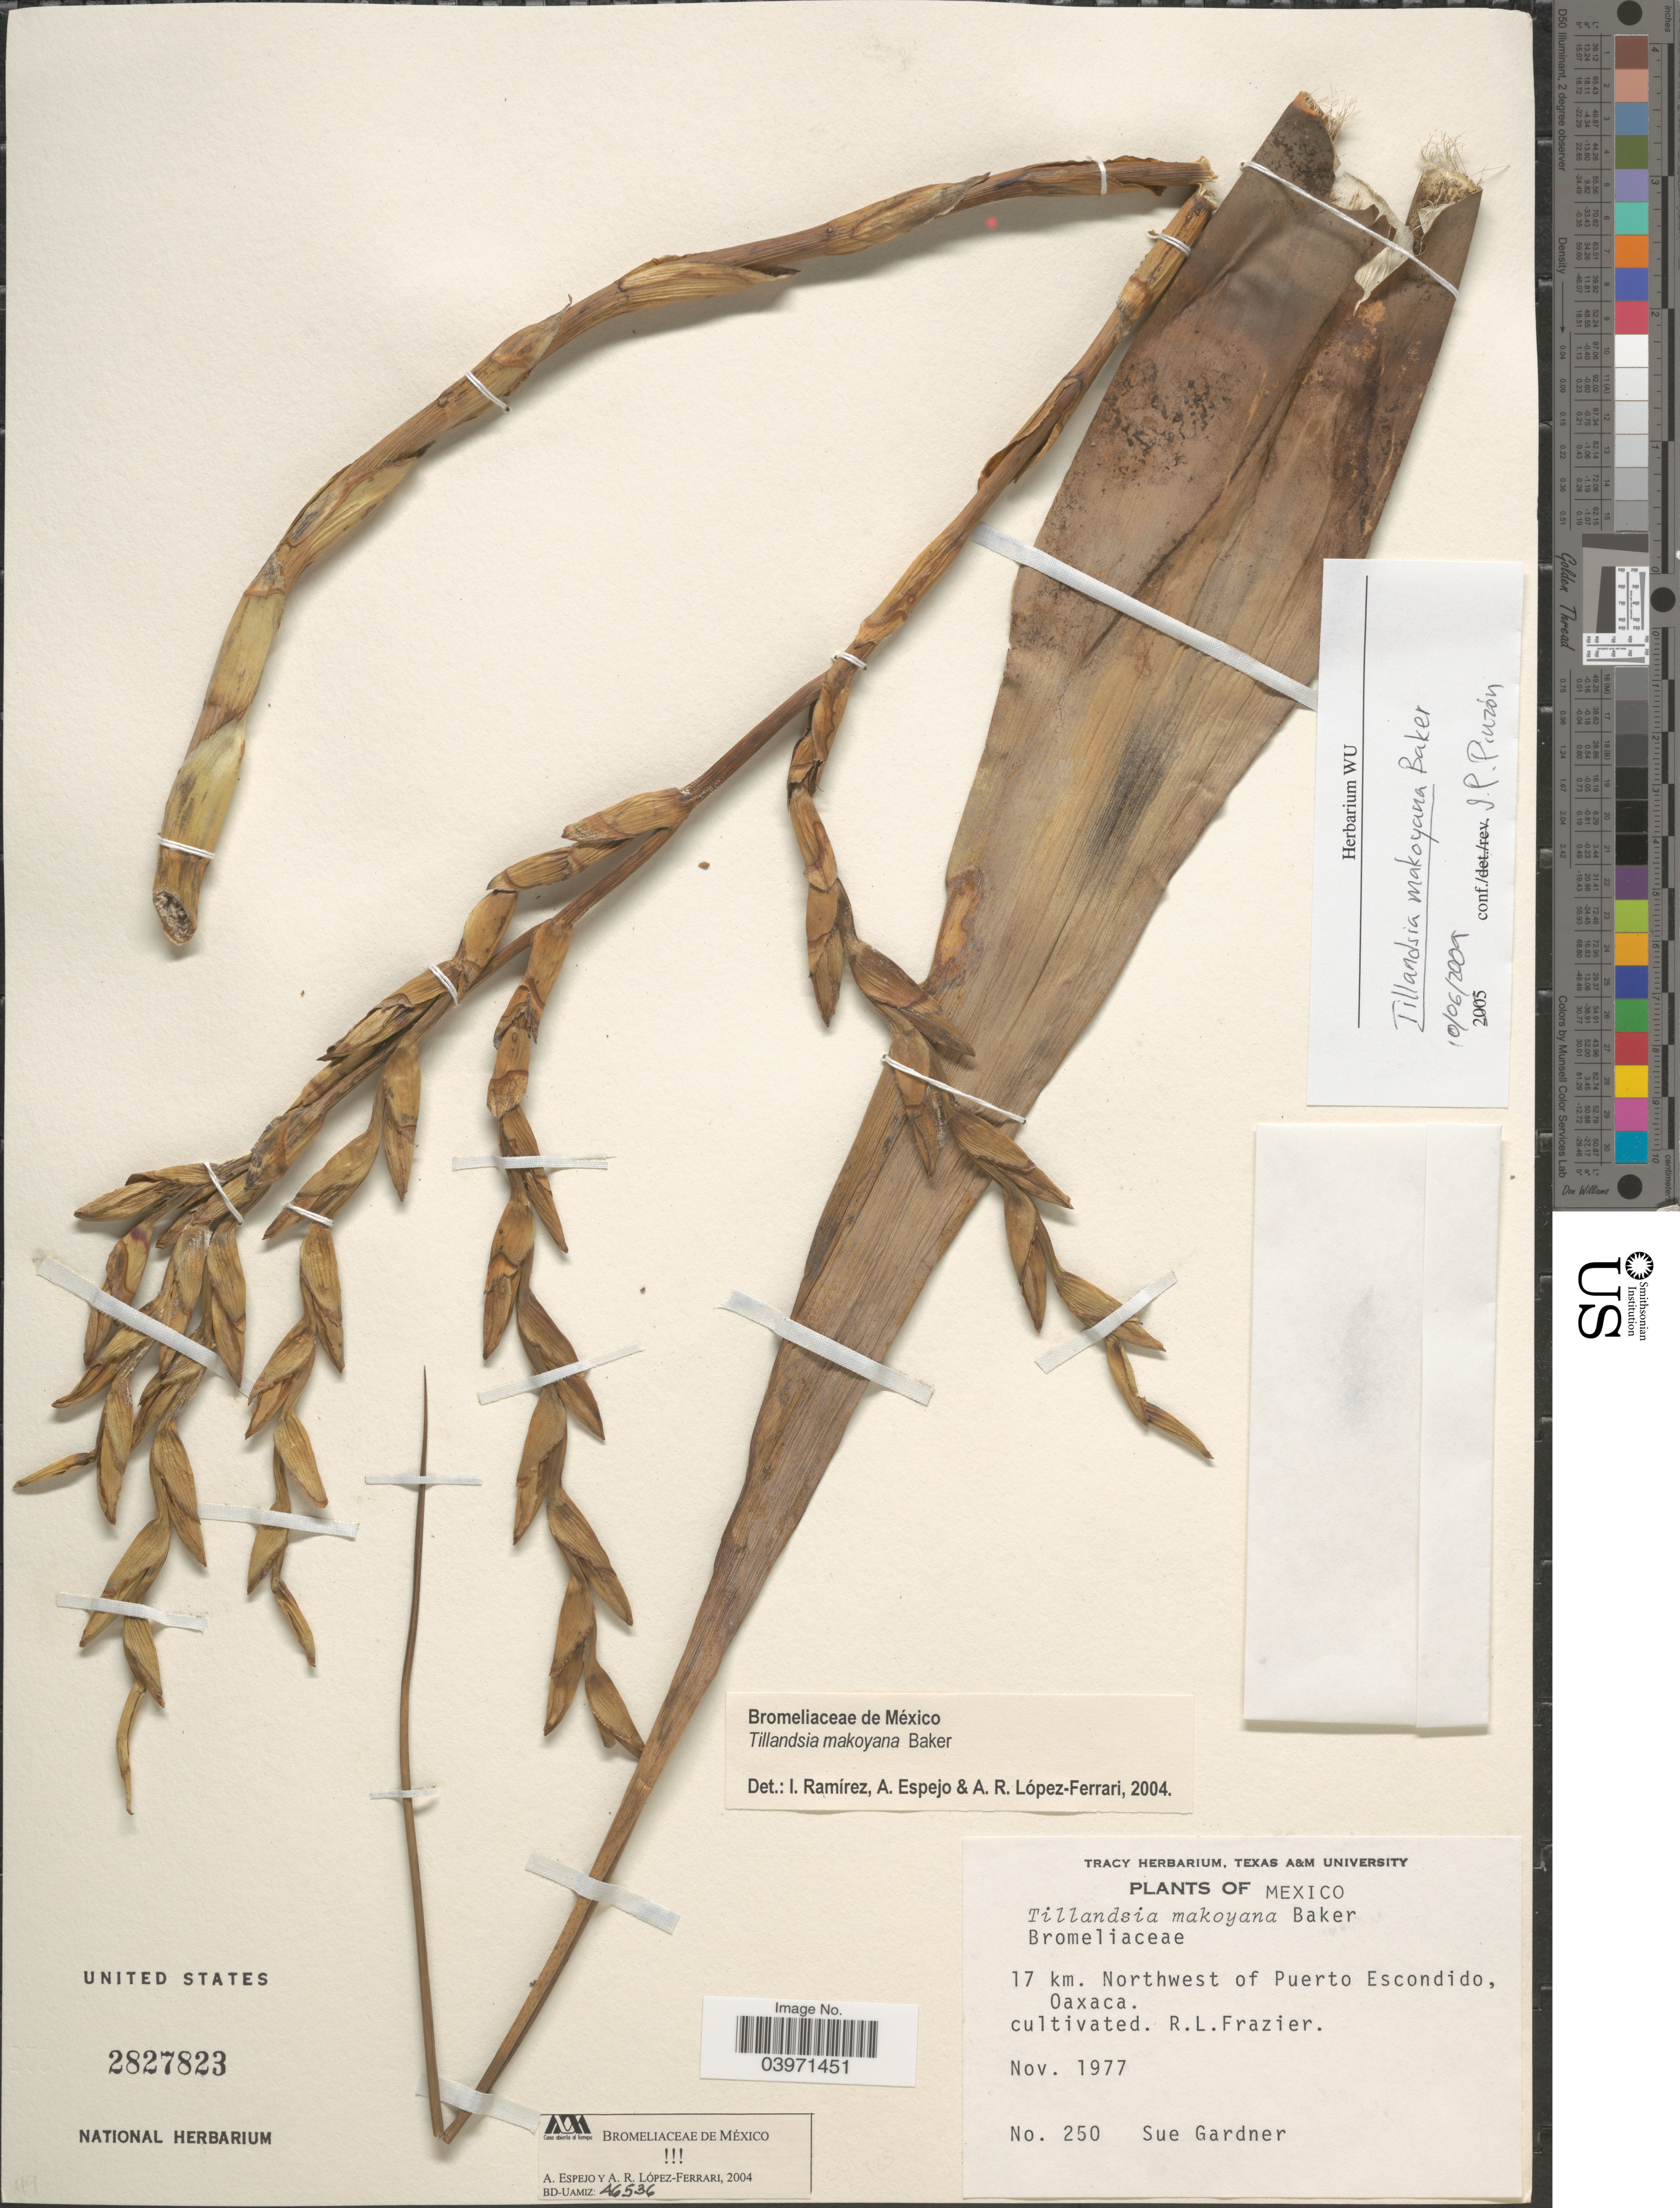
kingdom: Plantae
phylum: Tracheophyta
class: Liliopsida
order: Poales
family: Bromeliaceae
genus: Tillandsia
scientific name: Tillandsia makoyana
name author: Baker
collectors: R. Frazier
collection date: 1977-11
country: Mexico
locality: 17 km. Northwest of Puerto Escondido. [unsure placement]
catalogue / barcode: US 2827823